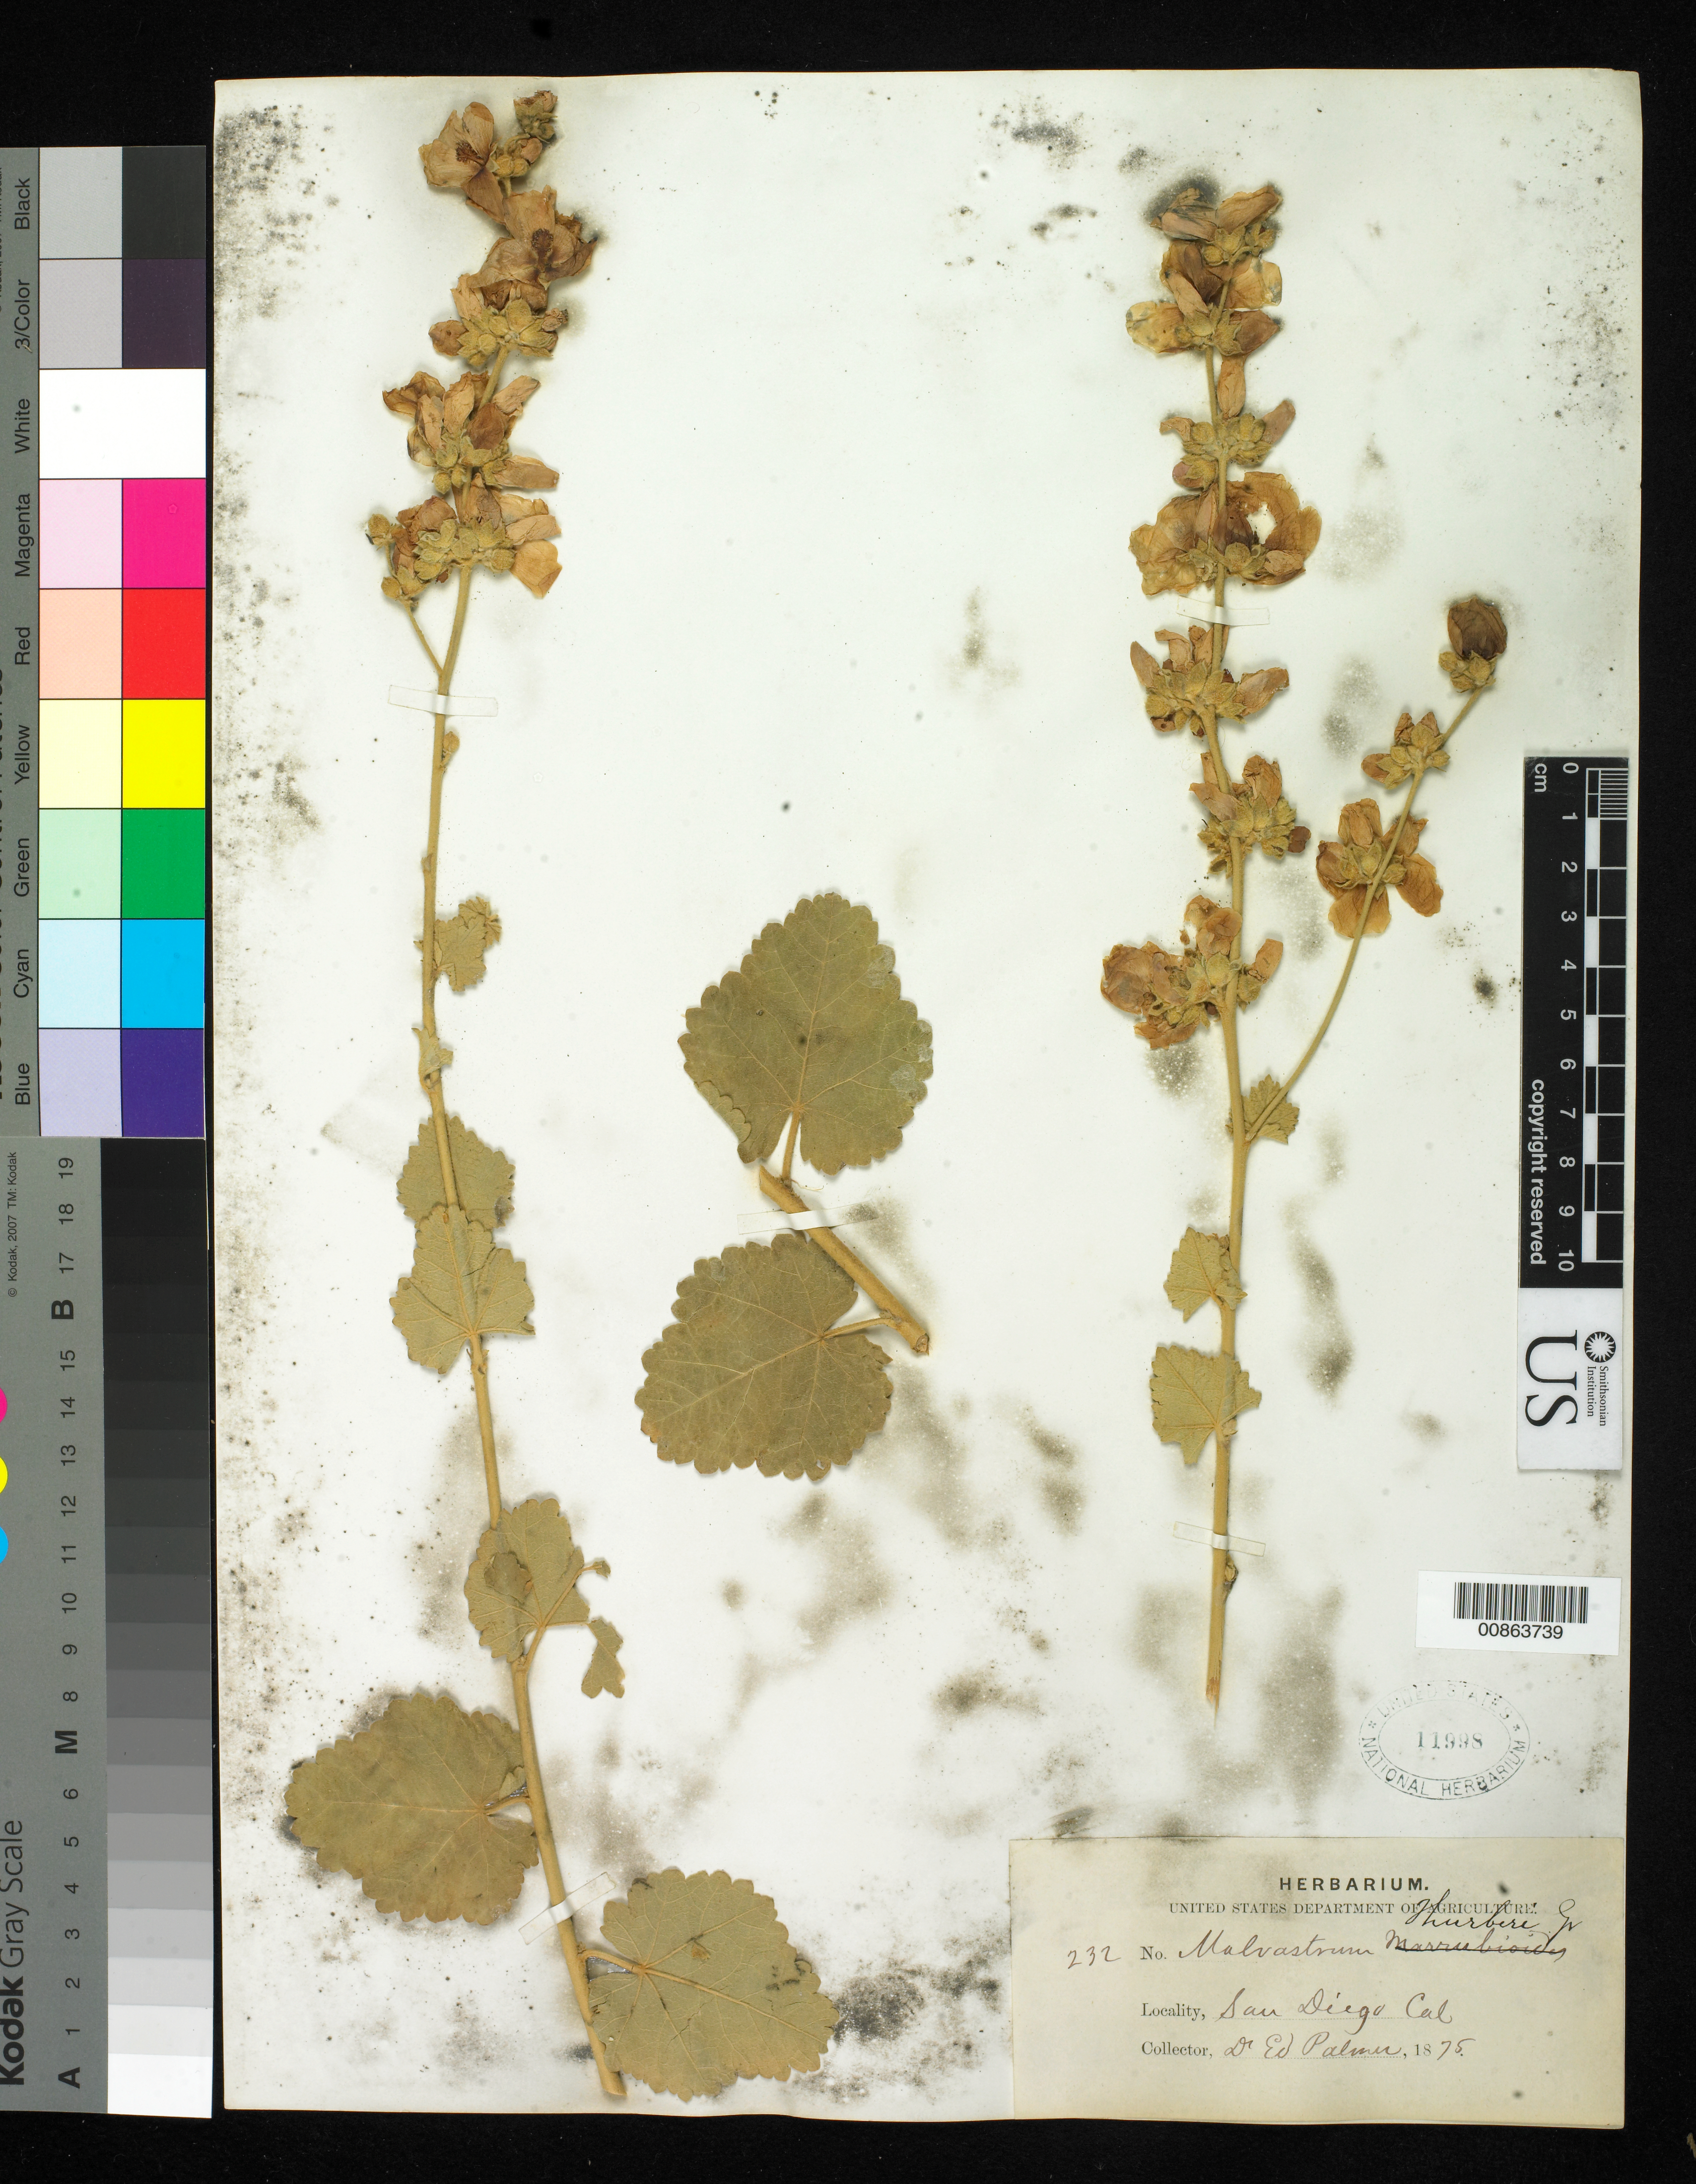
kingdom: Plantae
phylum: Tracheophyta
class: Magnoliopsida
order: Malvales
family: Malvaceae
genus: Malvastrum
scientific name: Malvastrum thurberi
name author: A. Gray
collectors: E. Palmer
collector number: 232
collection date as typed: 1875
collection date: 1875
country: United States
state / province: California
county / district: San Diego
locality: San Diego, California.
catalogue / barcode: US 11998